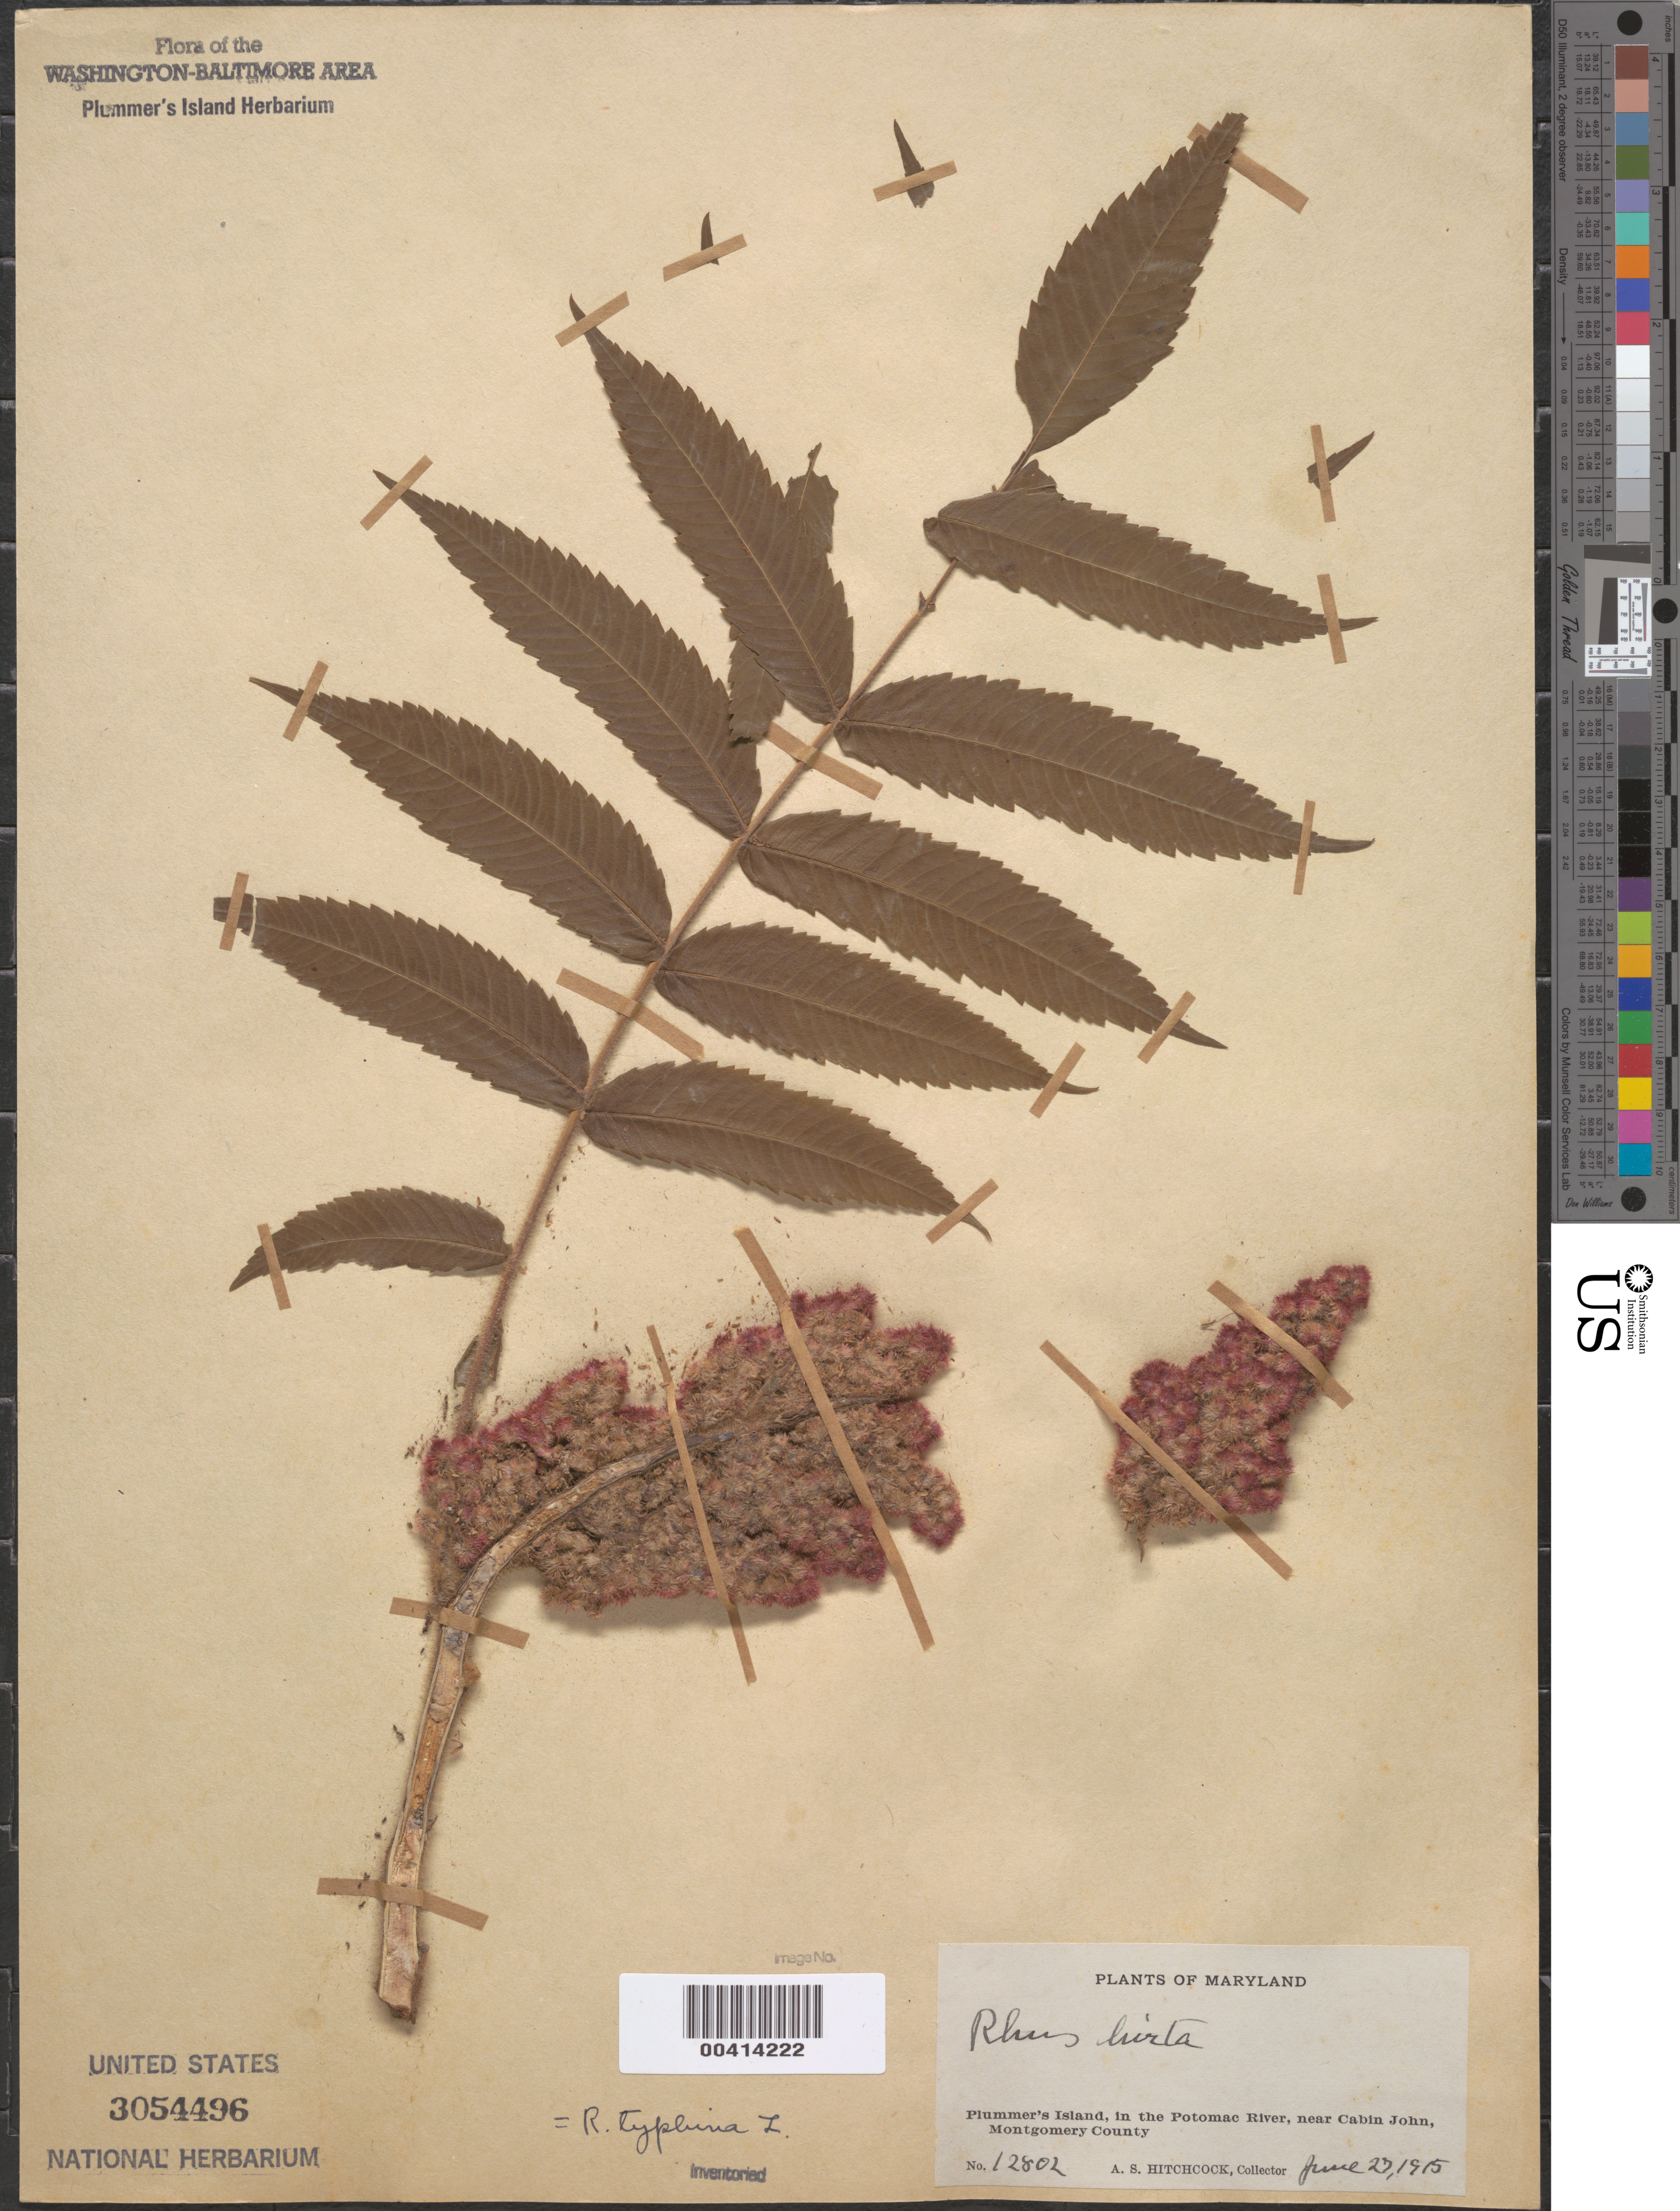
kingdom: Plantae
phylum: Tracheophyta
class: Magnoliopsida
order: Sapindales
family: Anacardiaceae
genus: Rhus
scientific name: Rhus typhina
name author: L.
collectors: A. S. Hitchcock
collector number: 12802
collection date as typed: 27 Jun 1915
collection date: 1915-06-27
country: United States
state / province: Maryland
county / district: Montgomery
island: Plummers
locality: Plummer's Island C. & O. Canal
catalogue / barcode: US 3054496